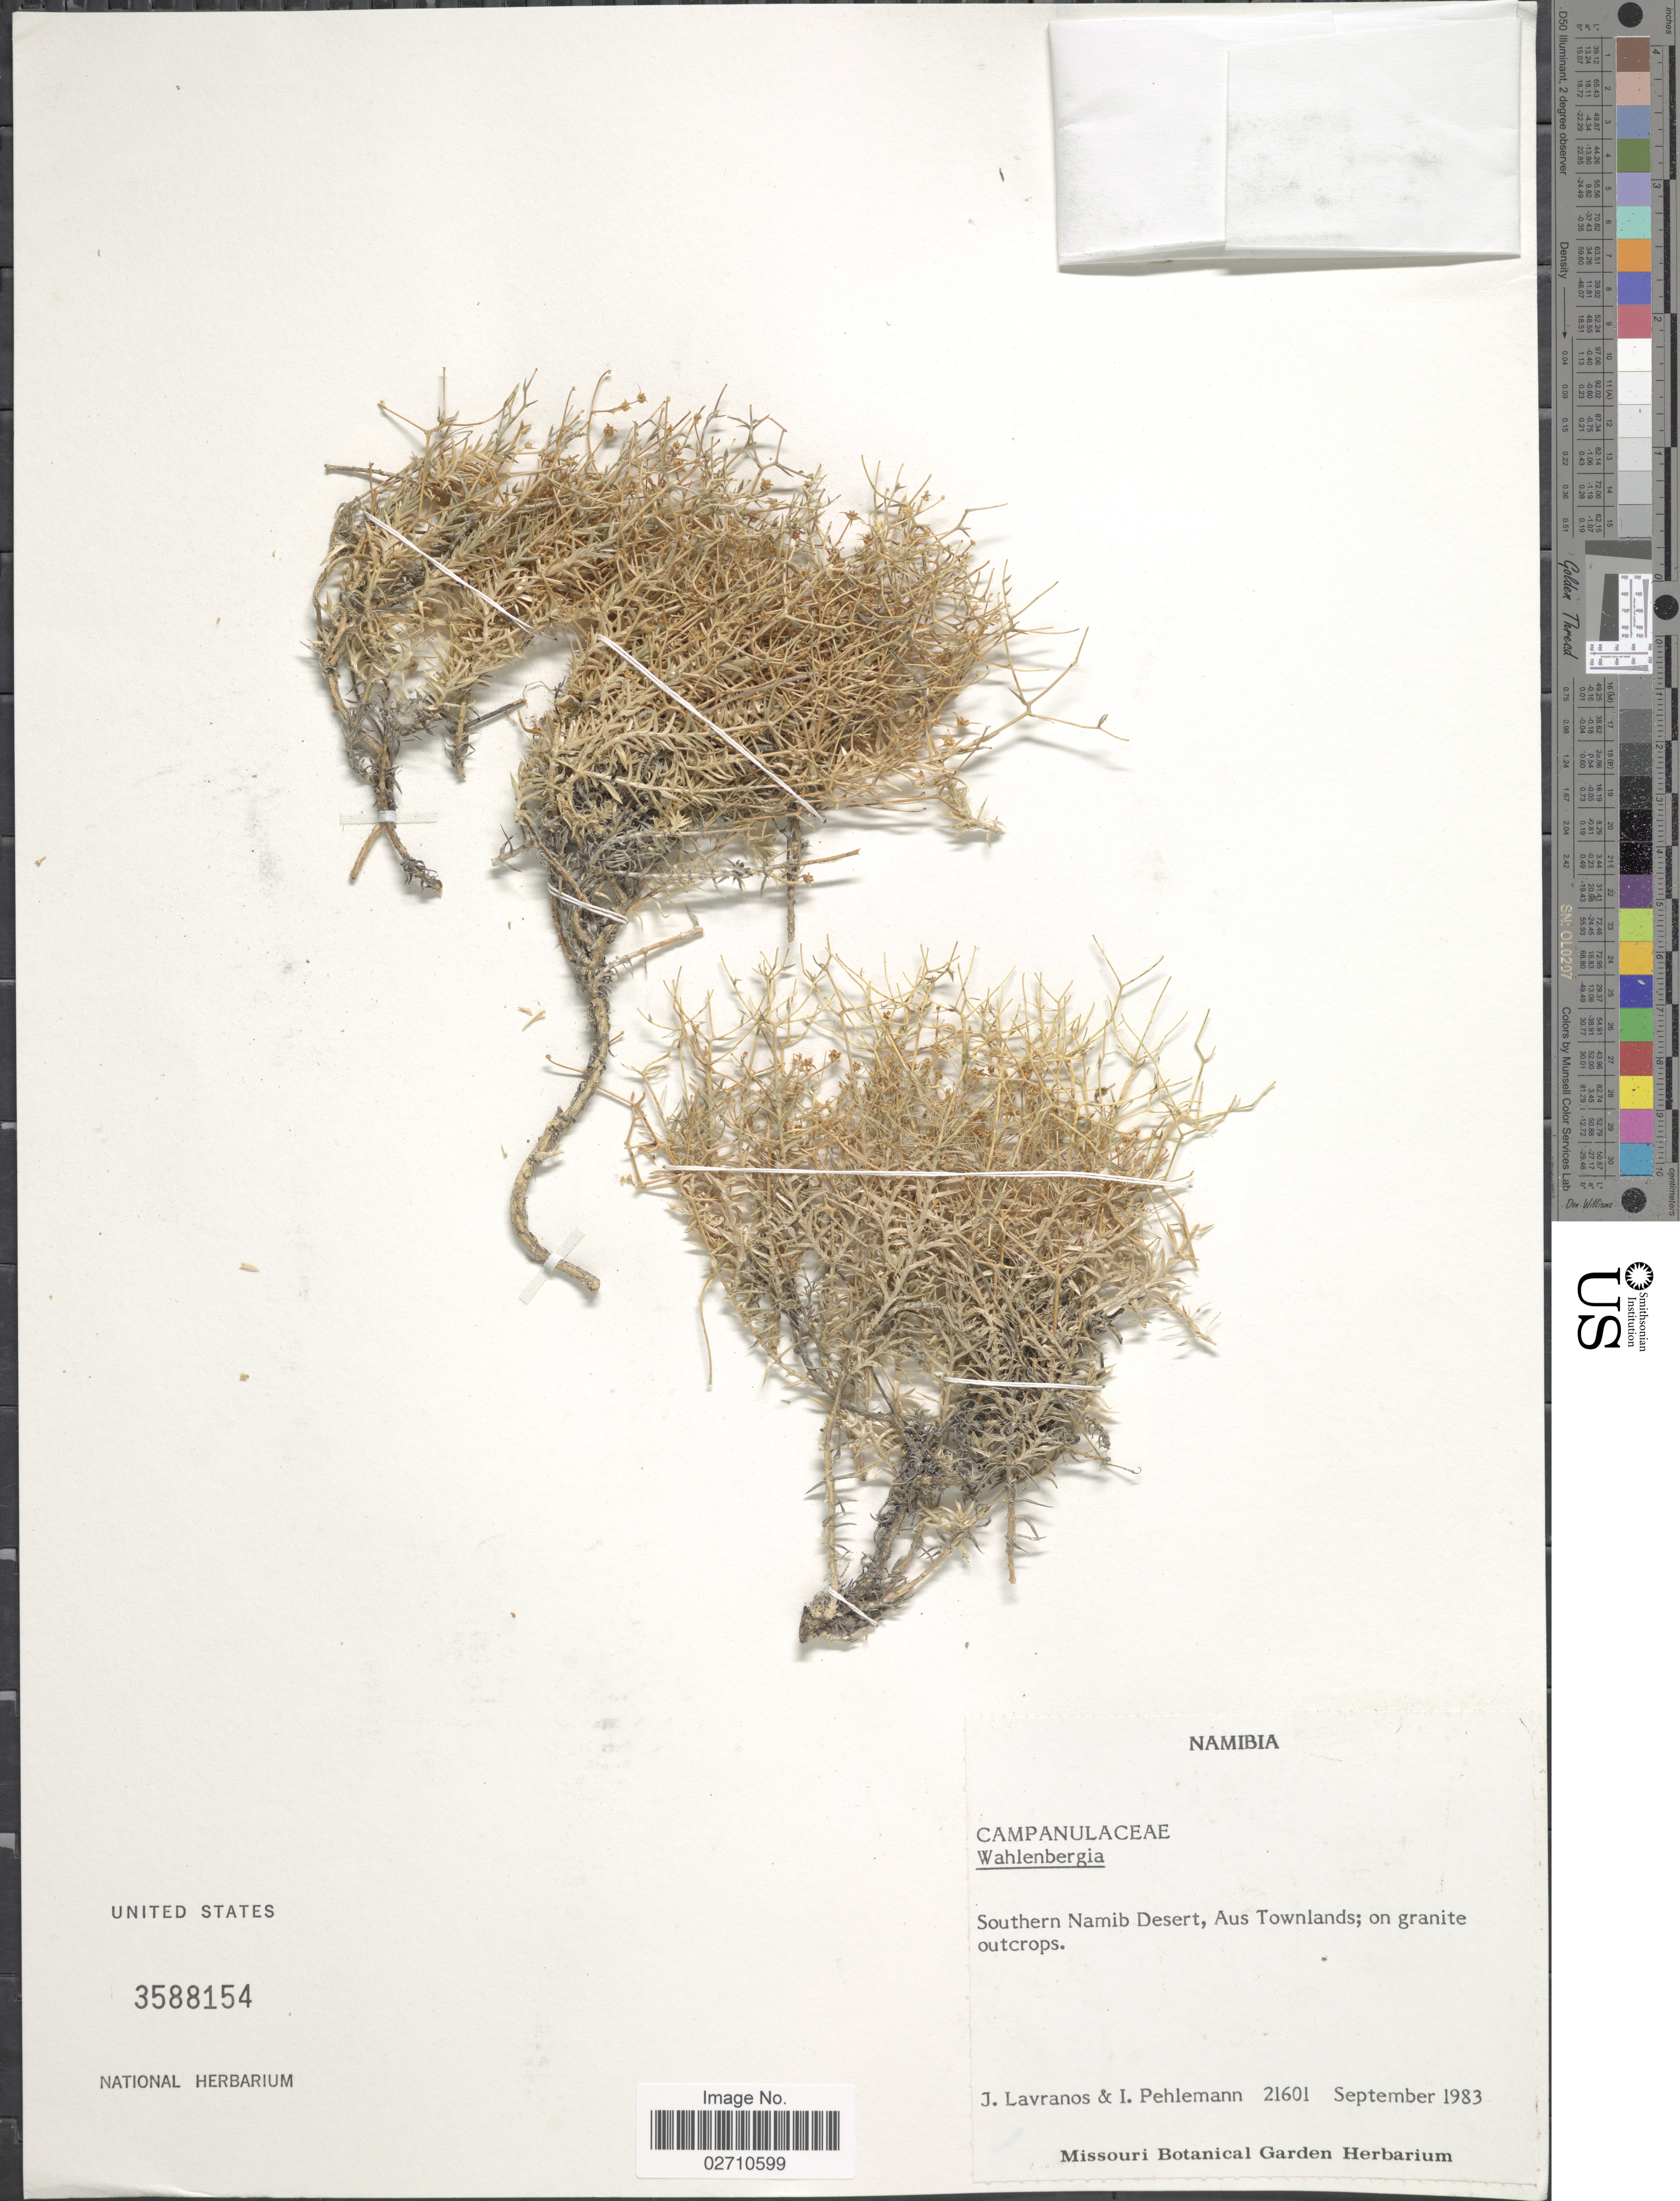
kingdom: Plantae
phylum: Tracheophyta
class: Magnoliopsida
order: Asterales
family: Campanulaceae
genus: Wahlenbergia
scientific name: Wahlenbergia sp.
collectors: J. Lavranos & I. Pehlemann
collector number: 21601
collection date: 1983-09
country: Namibia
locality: Southern Namib Desert, Aus Townlands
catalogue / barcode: US 3588154